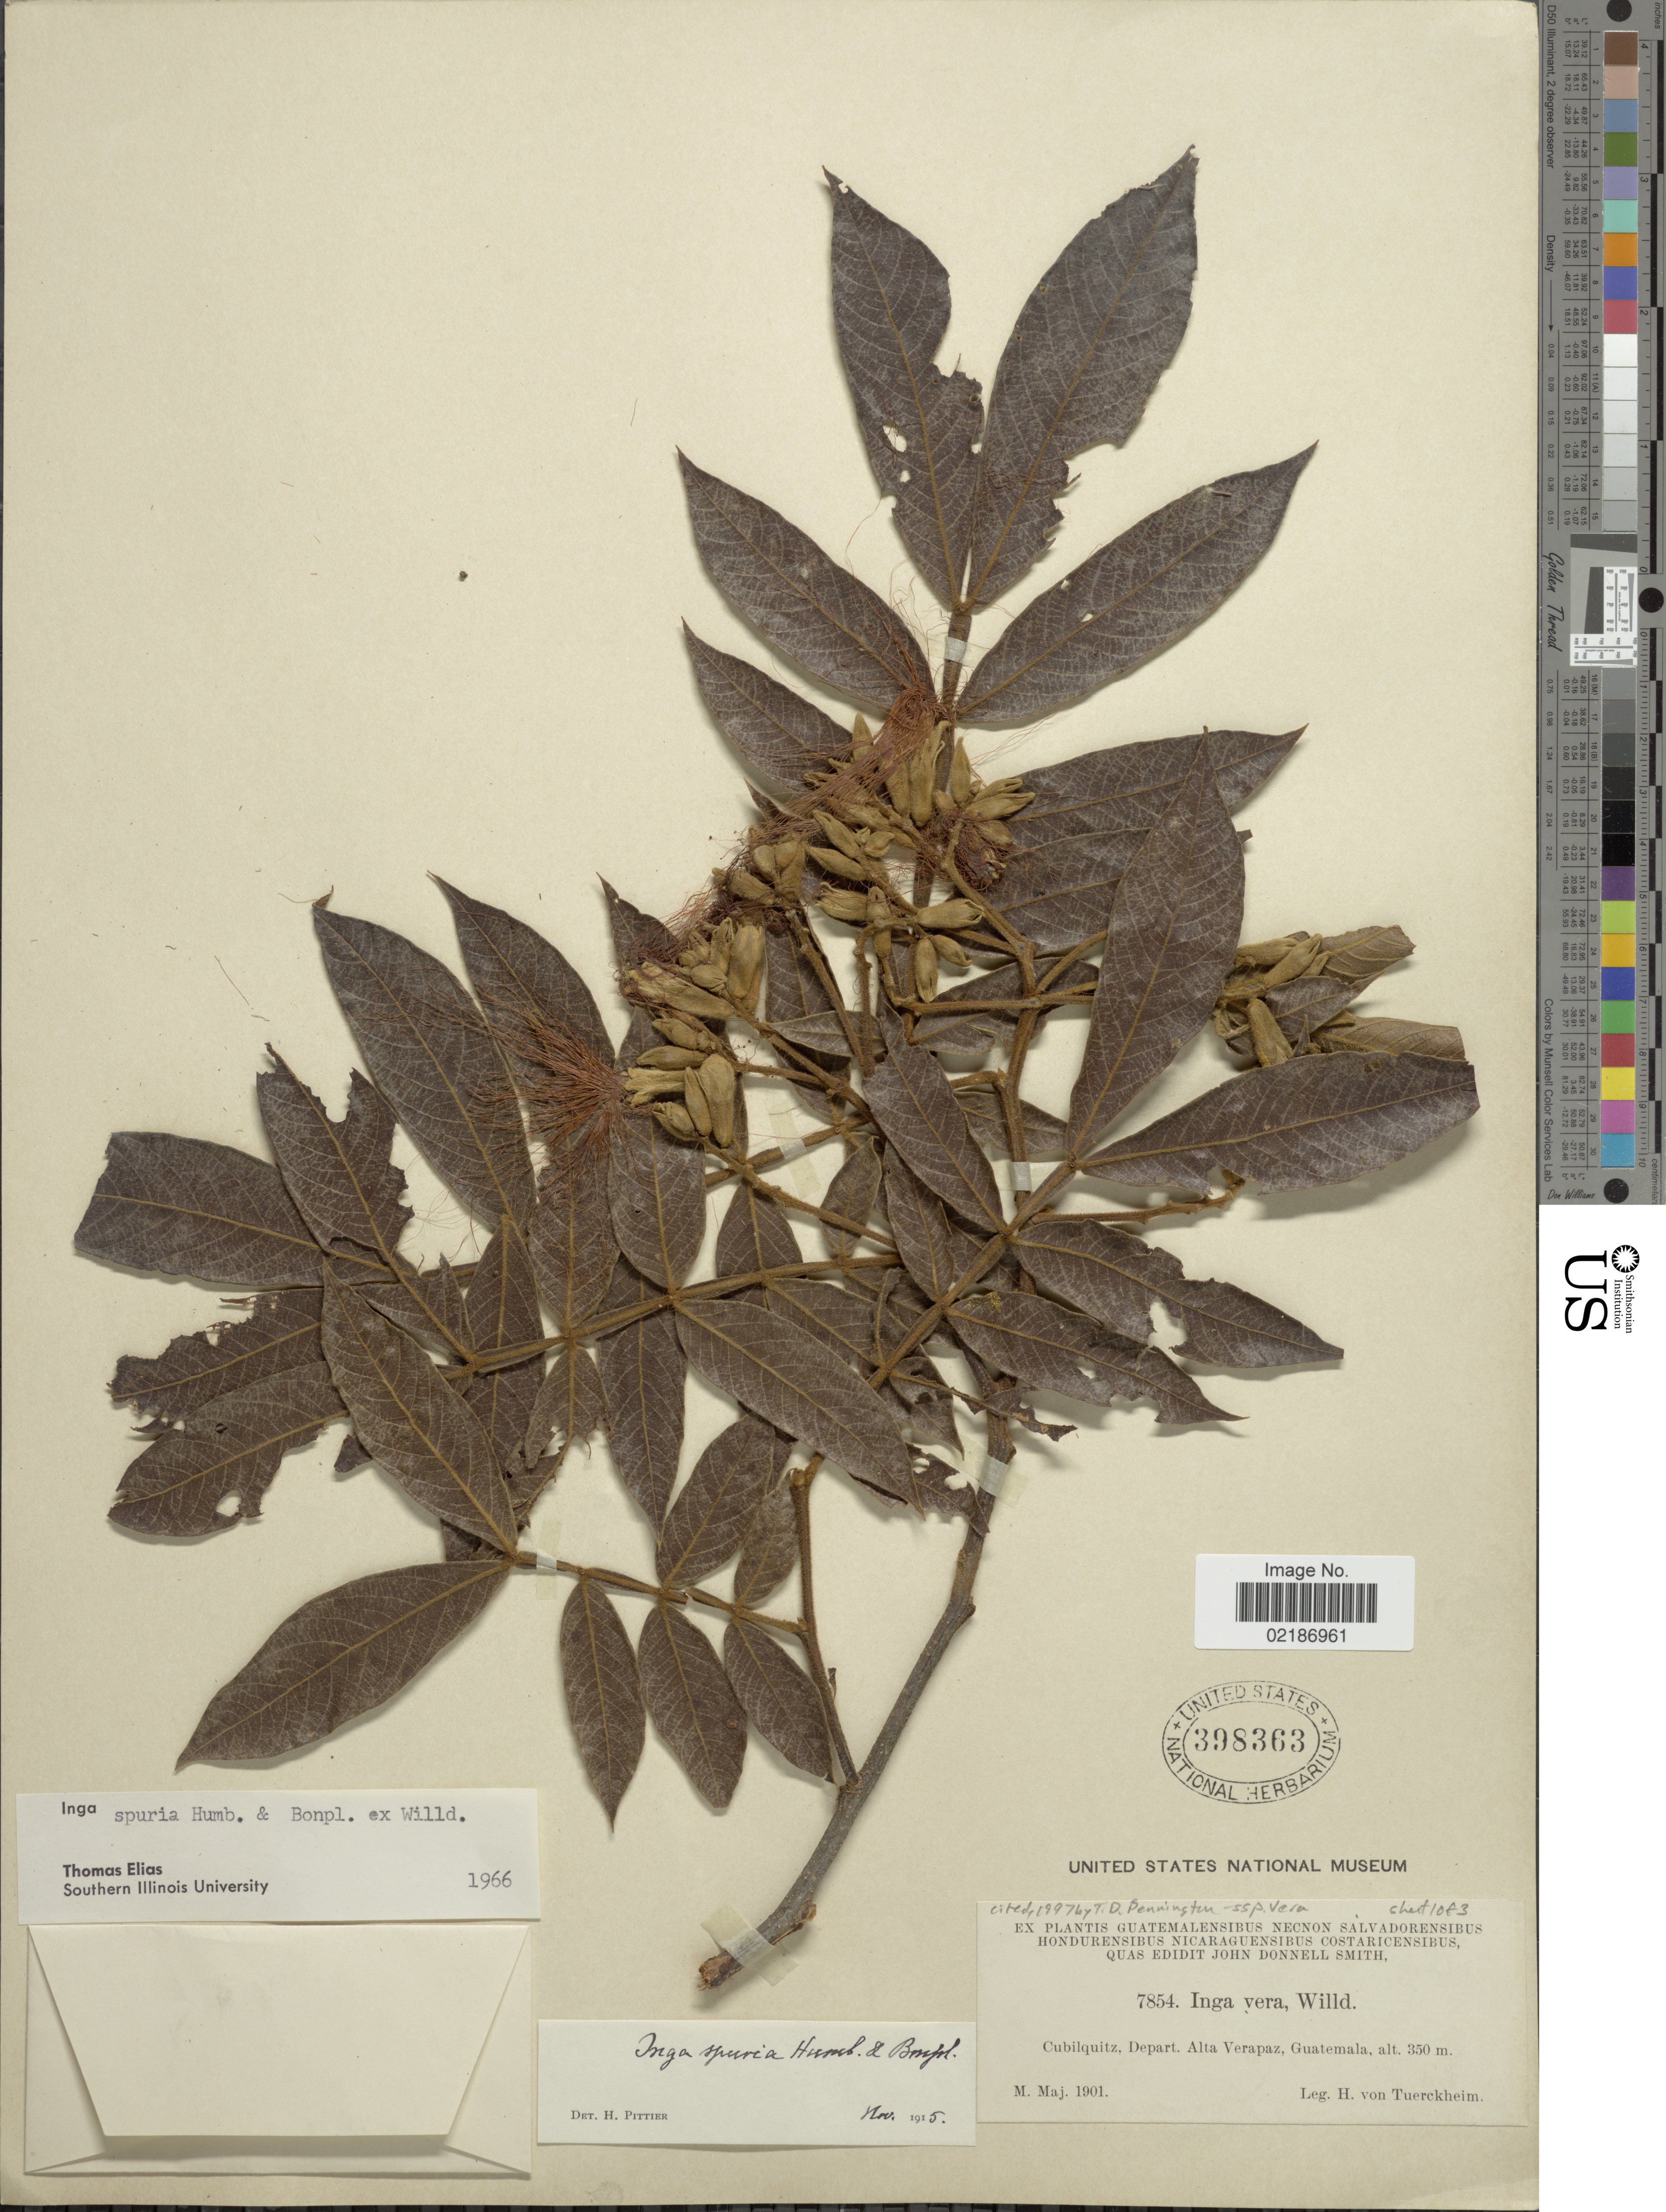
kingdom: Plantae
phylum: Tracheophyta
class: Magnoliopsida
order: Fabales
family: Fabaceae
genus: Inga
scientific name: Inga vera subsp. vera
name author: Willd.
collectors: H. von Türckheim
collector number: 7854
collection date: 1901-05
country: Guatemala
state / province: Alta Verapaz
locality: Cubilquitz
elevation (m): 350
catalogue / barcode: US 398363